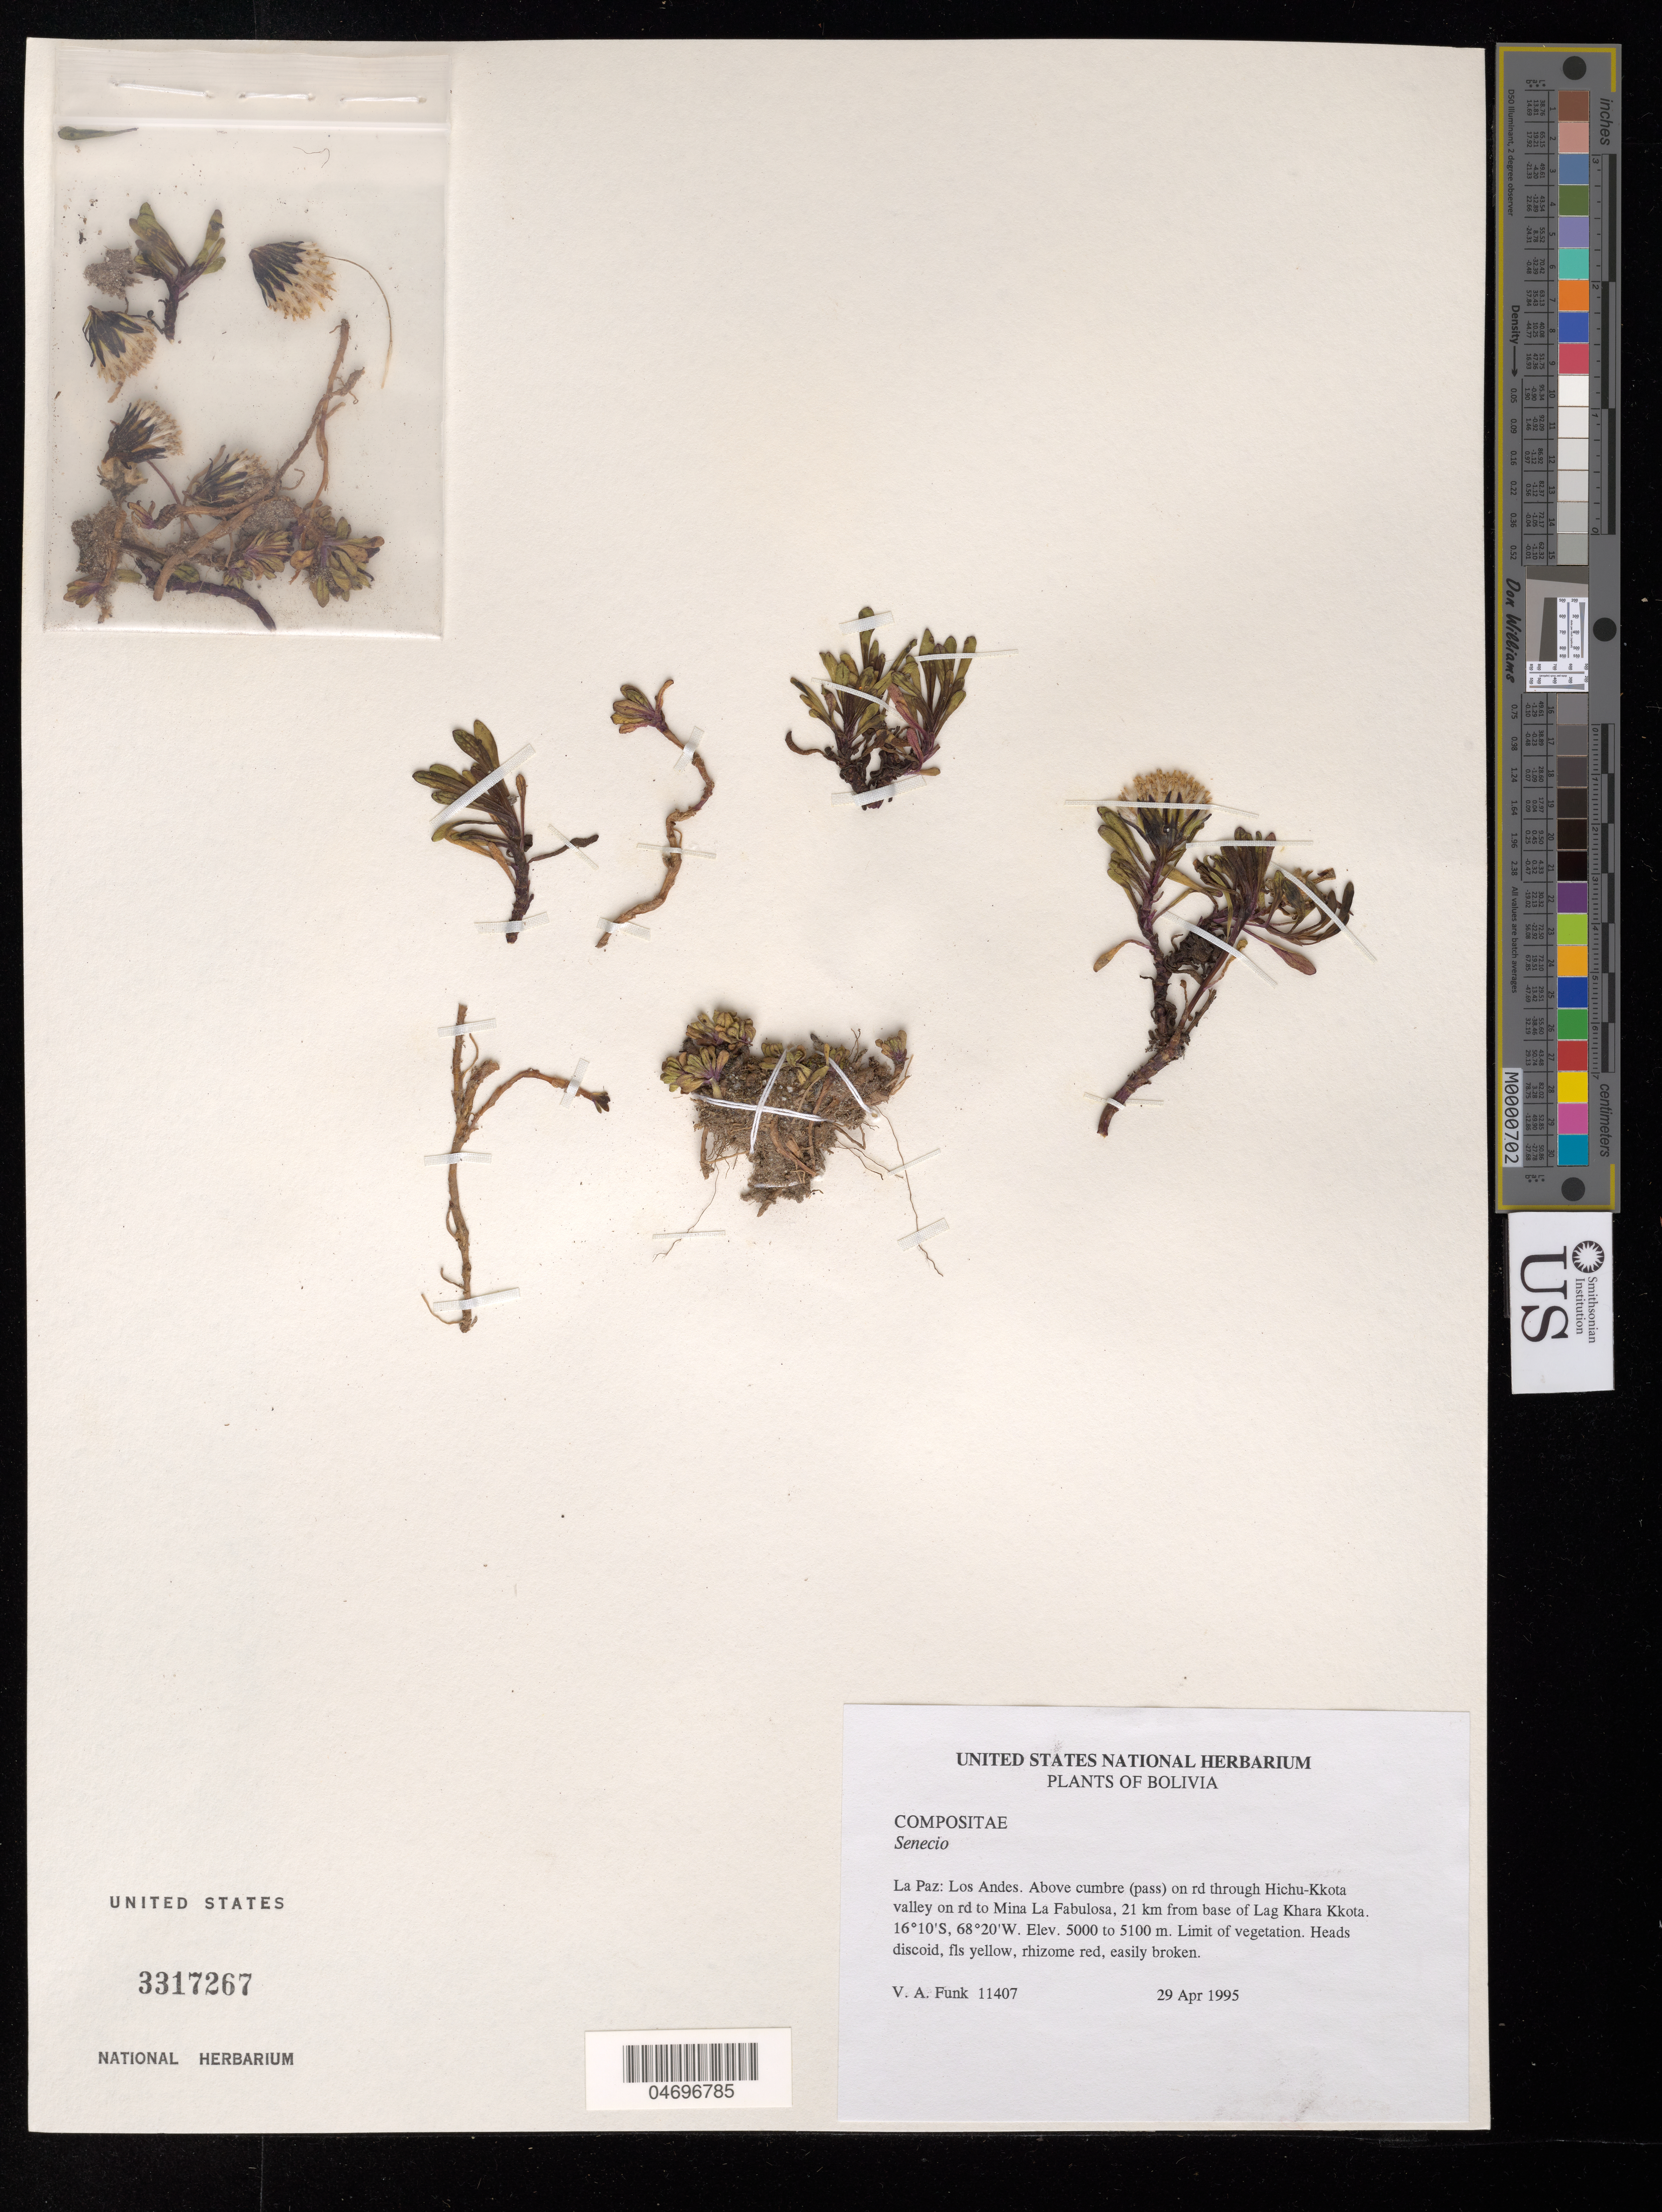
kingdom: Plantae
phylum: Tracheophyta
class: Magnoliopsida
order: Asterales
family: Asteraceae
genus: Senecio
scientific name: Senecio sp.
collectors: V. Funk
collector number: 11407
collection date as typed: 29 Apr 1995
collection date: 1995-04-29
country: Bolivia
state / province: La Páz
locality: Los Andes. Above cumbre (pass) on rd through Hichu-Kkota valley on rd to Mina La Fabulosa, 21 km from base of Lag Khara Kkota.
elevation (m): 5000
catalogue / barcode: US 3317267